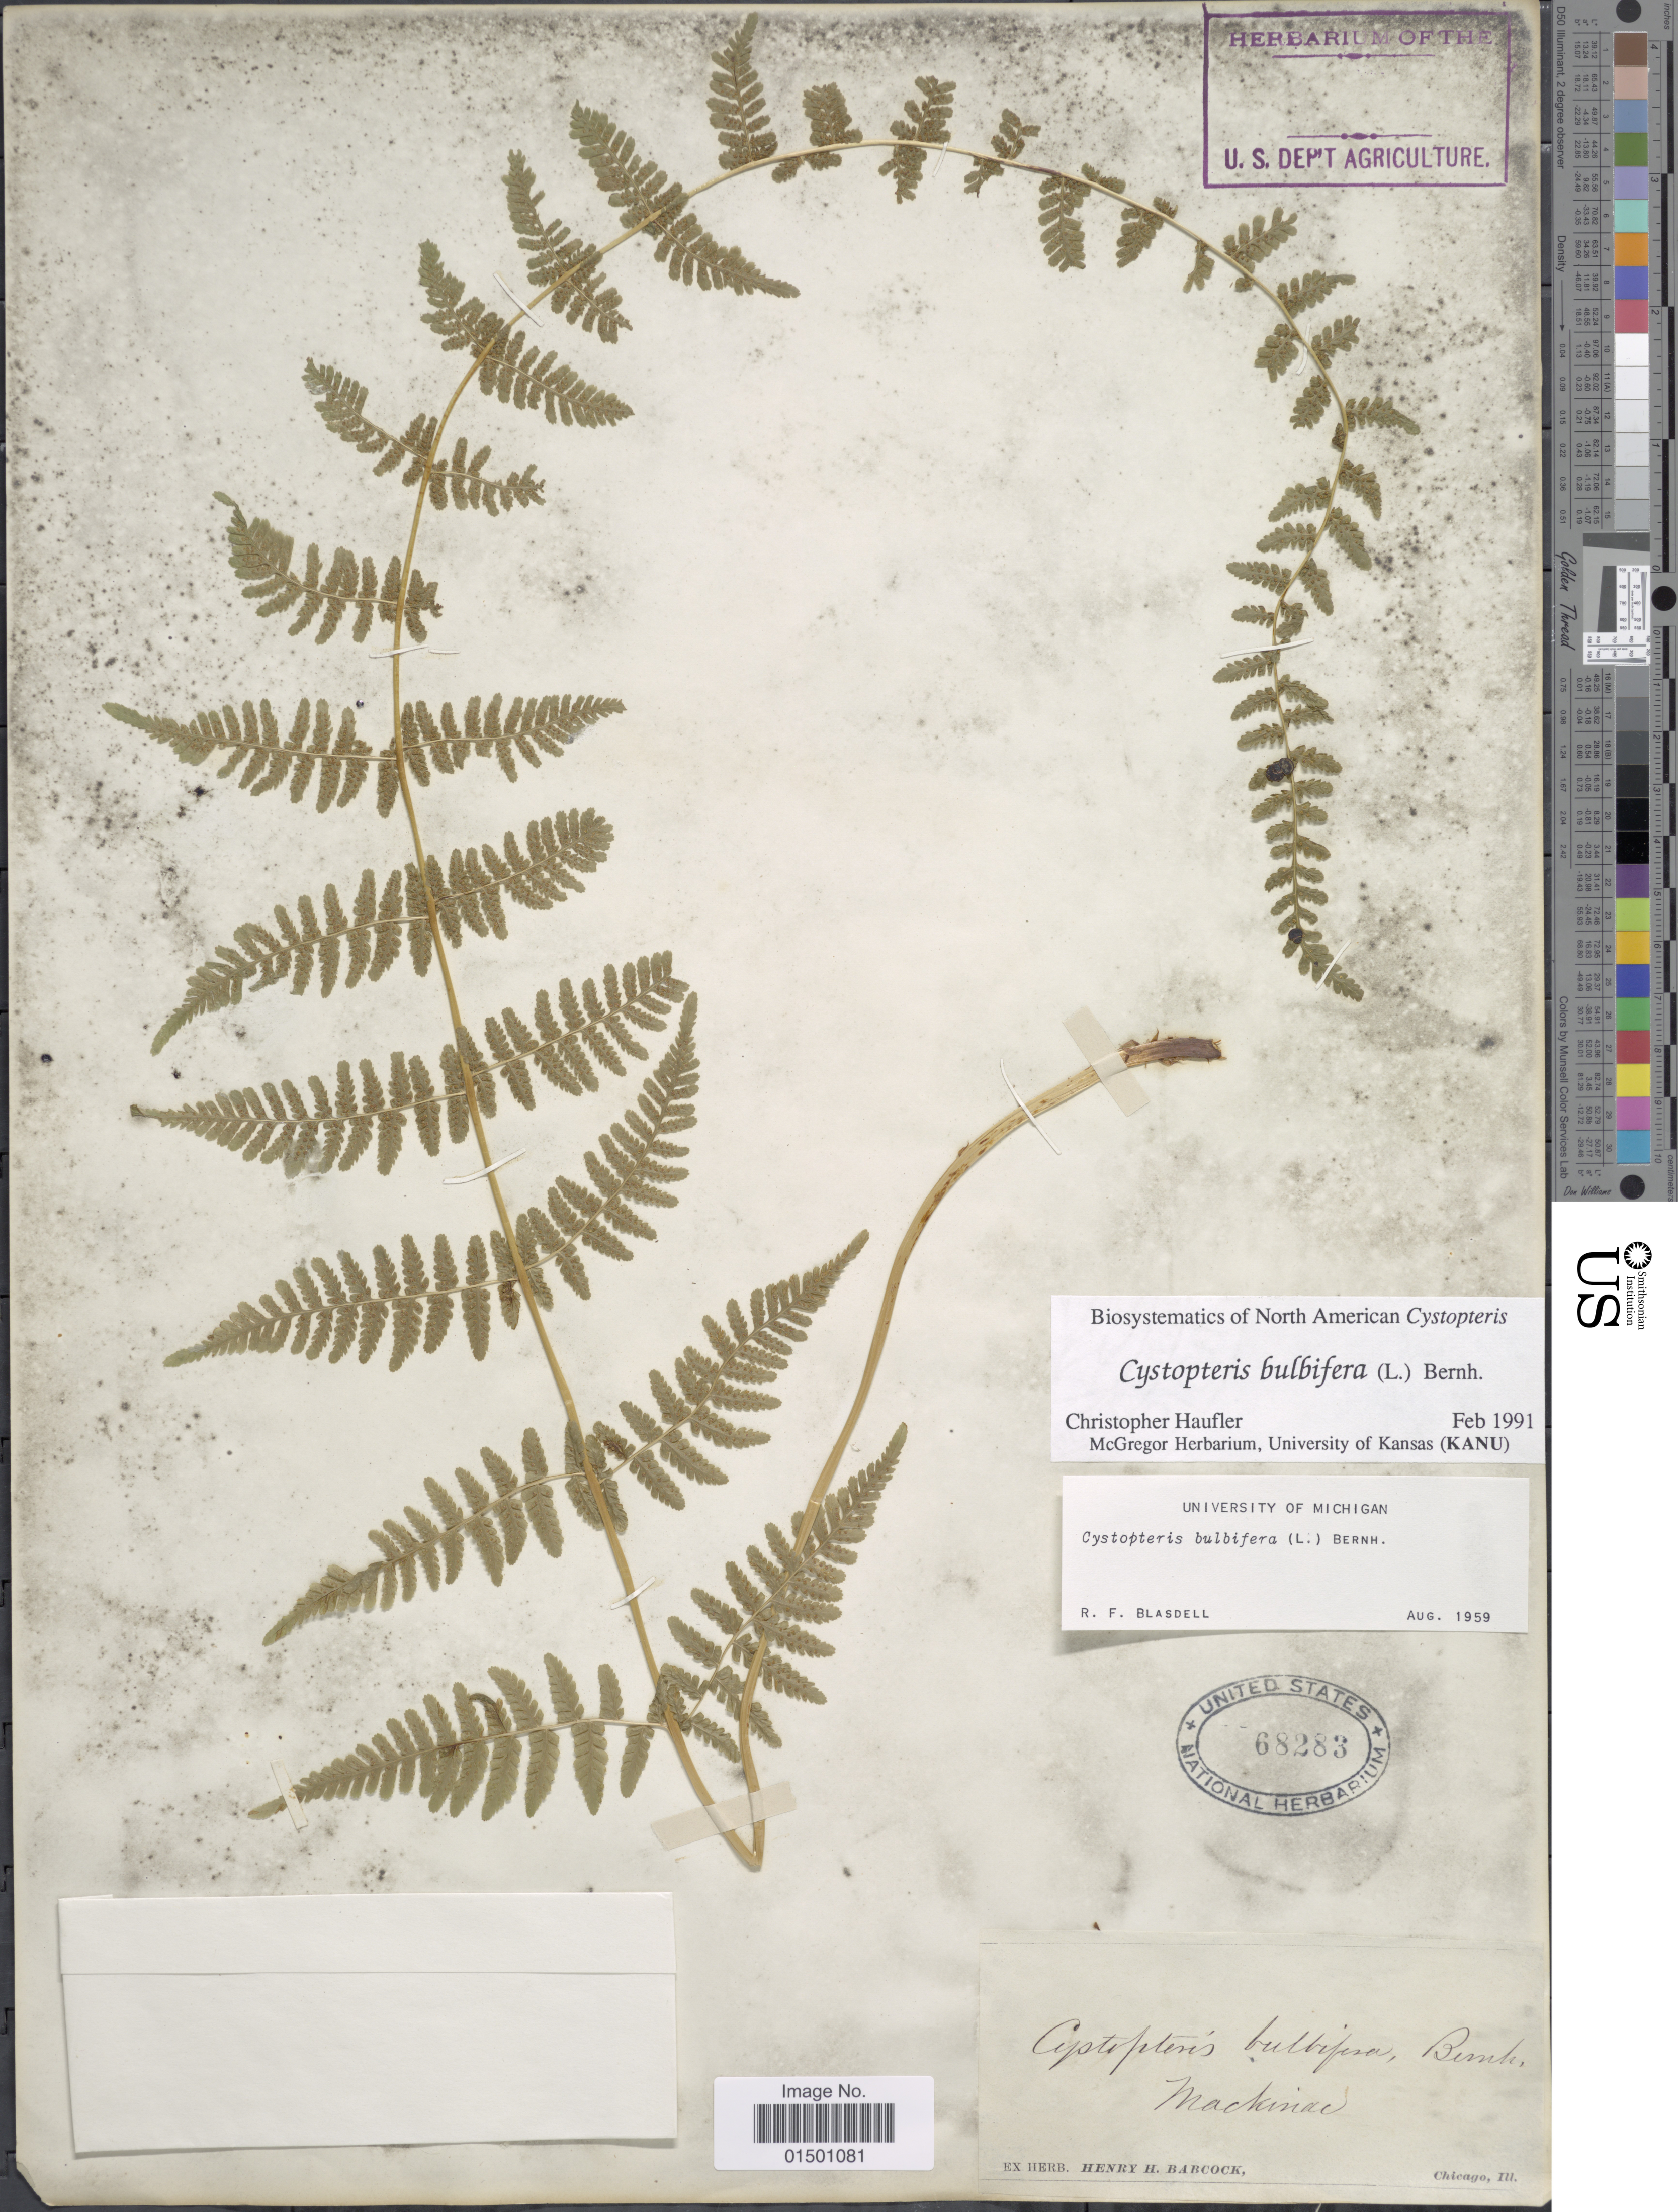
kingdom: Plantae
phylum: Tracheophyta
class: Polypodiopsida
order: Polypodiales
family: Cystopteridaceae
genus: Cystopteris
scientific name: Cystopteris bulbifera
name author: (L.) Bernh.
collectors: H. Babcock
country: United States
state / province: Michigan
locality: Mackinac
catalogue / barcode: US 68283